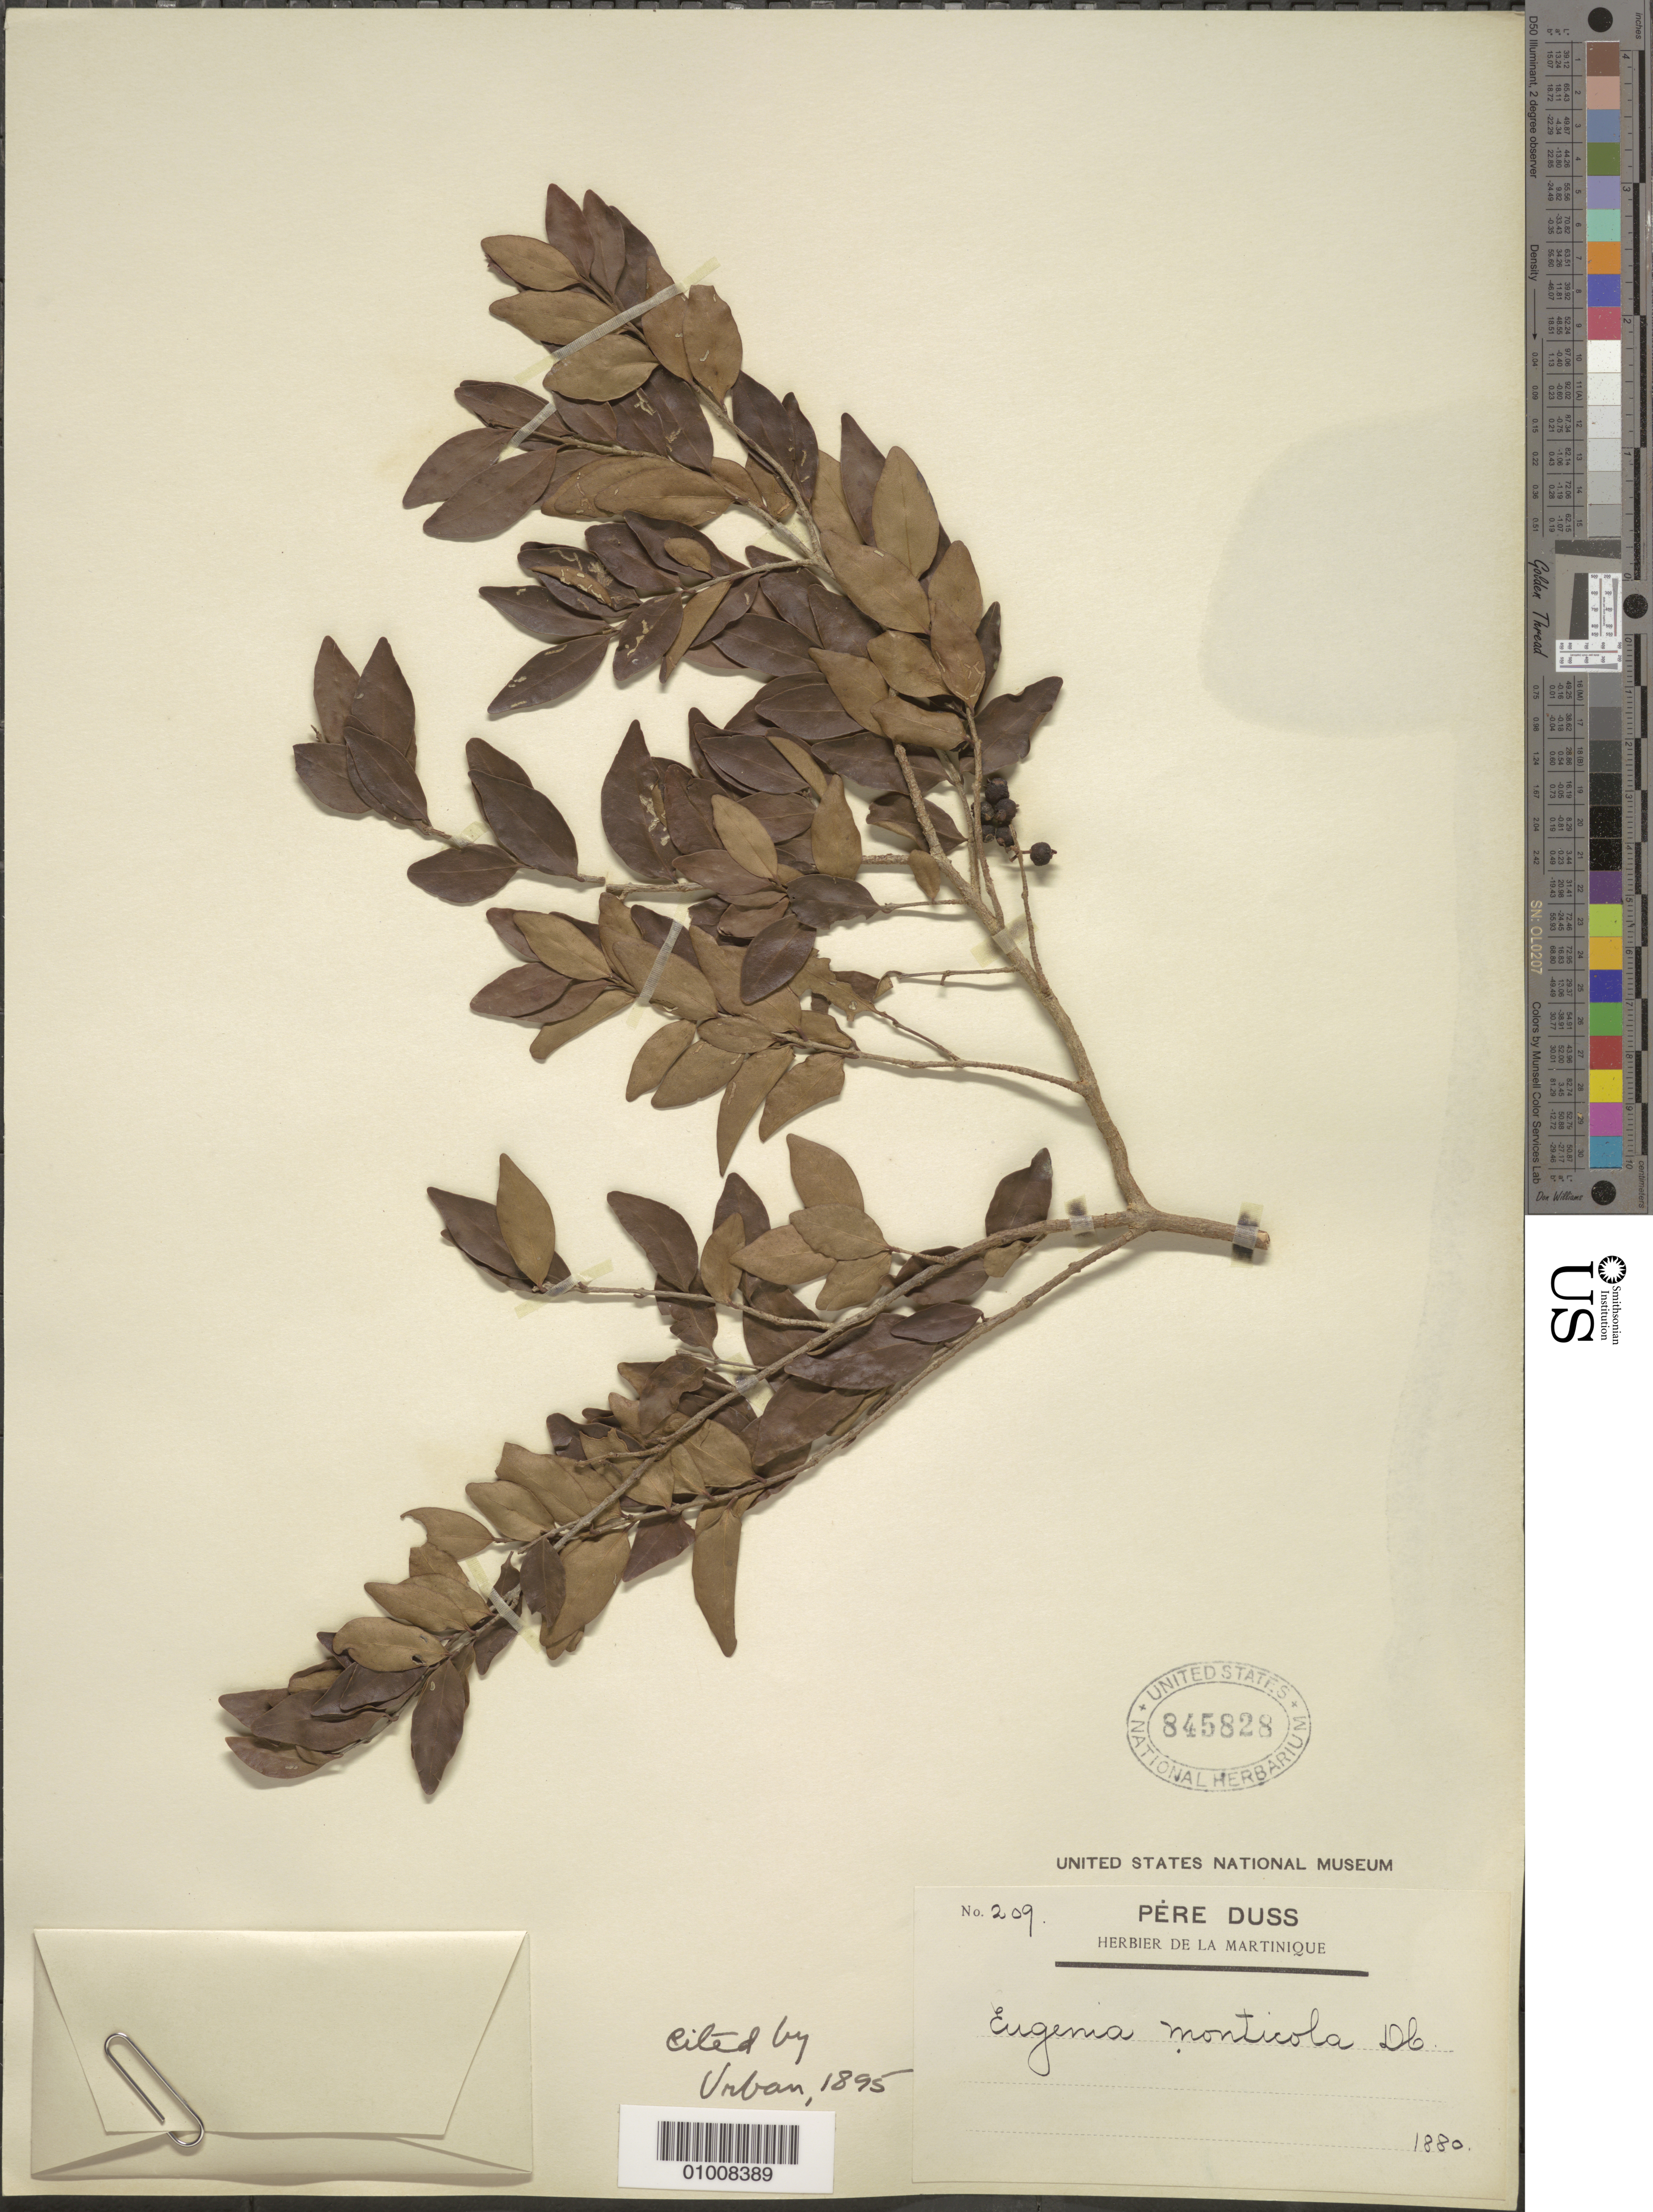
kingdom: Plantae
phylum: Tracheophyta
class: Magnoliopsida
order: Myrtales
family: Myrtaceae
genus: Eugenia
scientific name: Eugenia monticola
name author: (Sw.) DC.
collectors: Père Duss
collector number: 209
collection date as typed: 1880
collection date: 1880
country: Martinique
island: Martinique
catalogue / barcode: US 845828